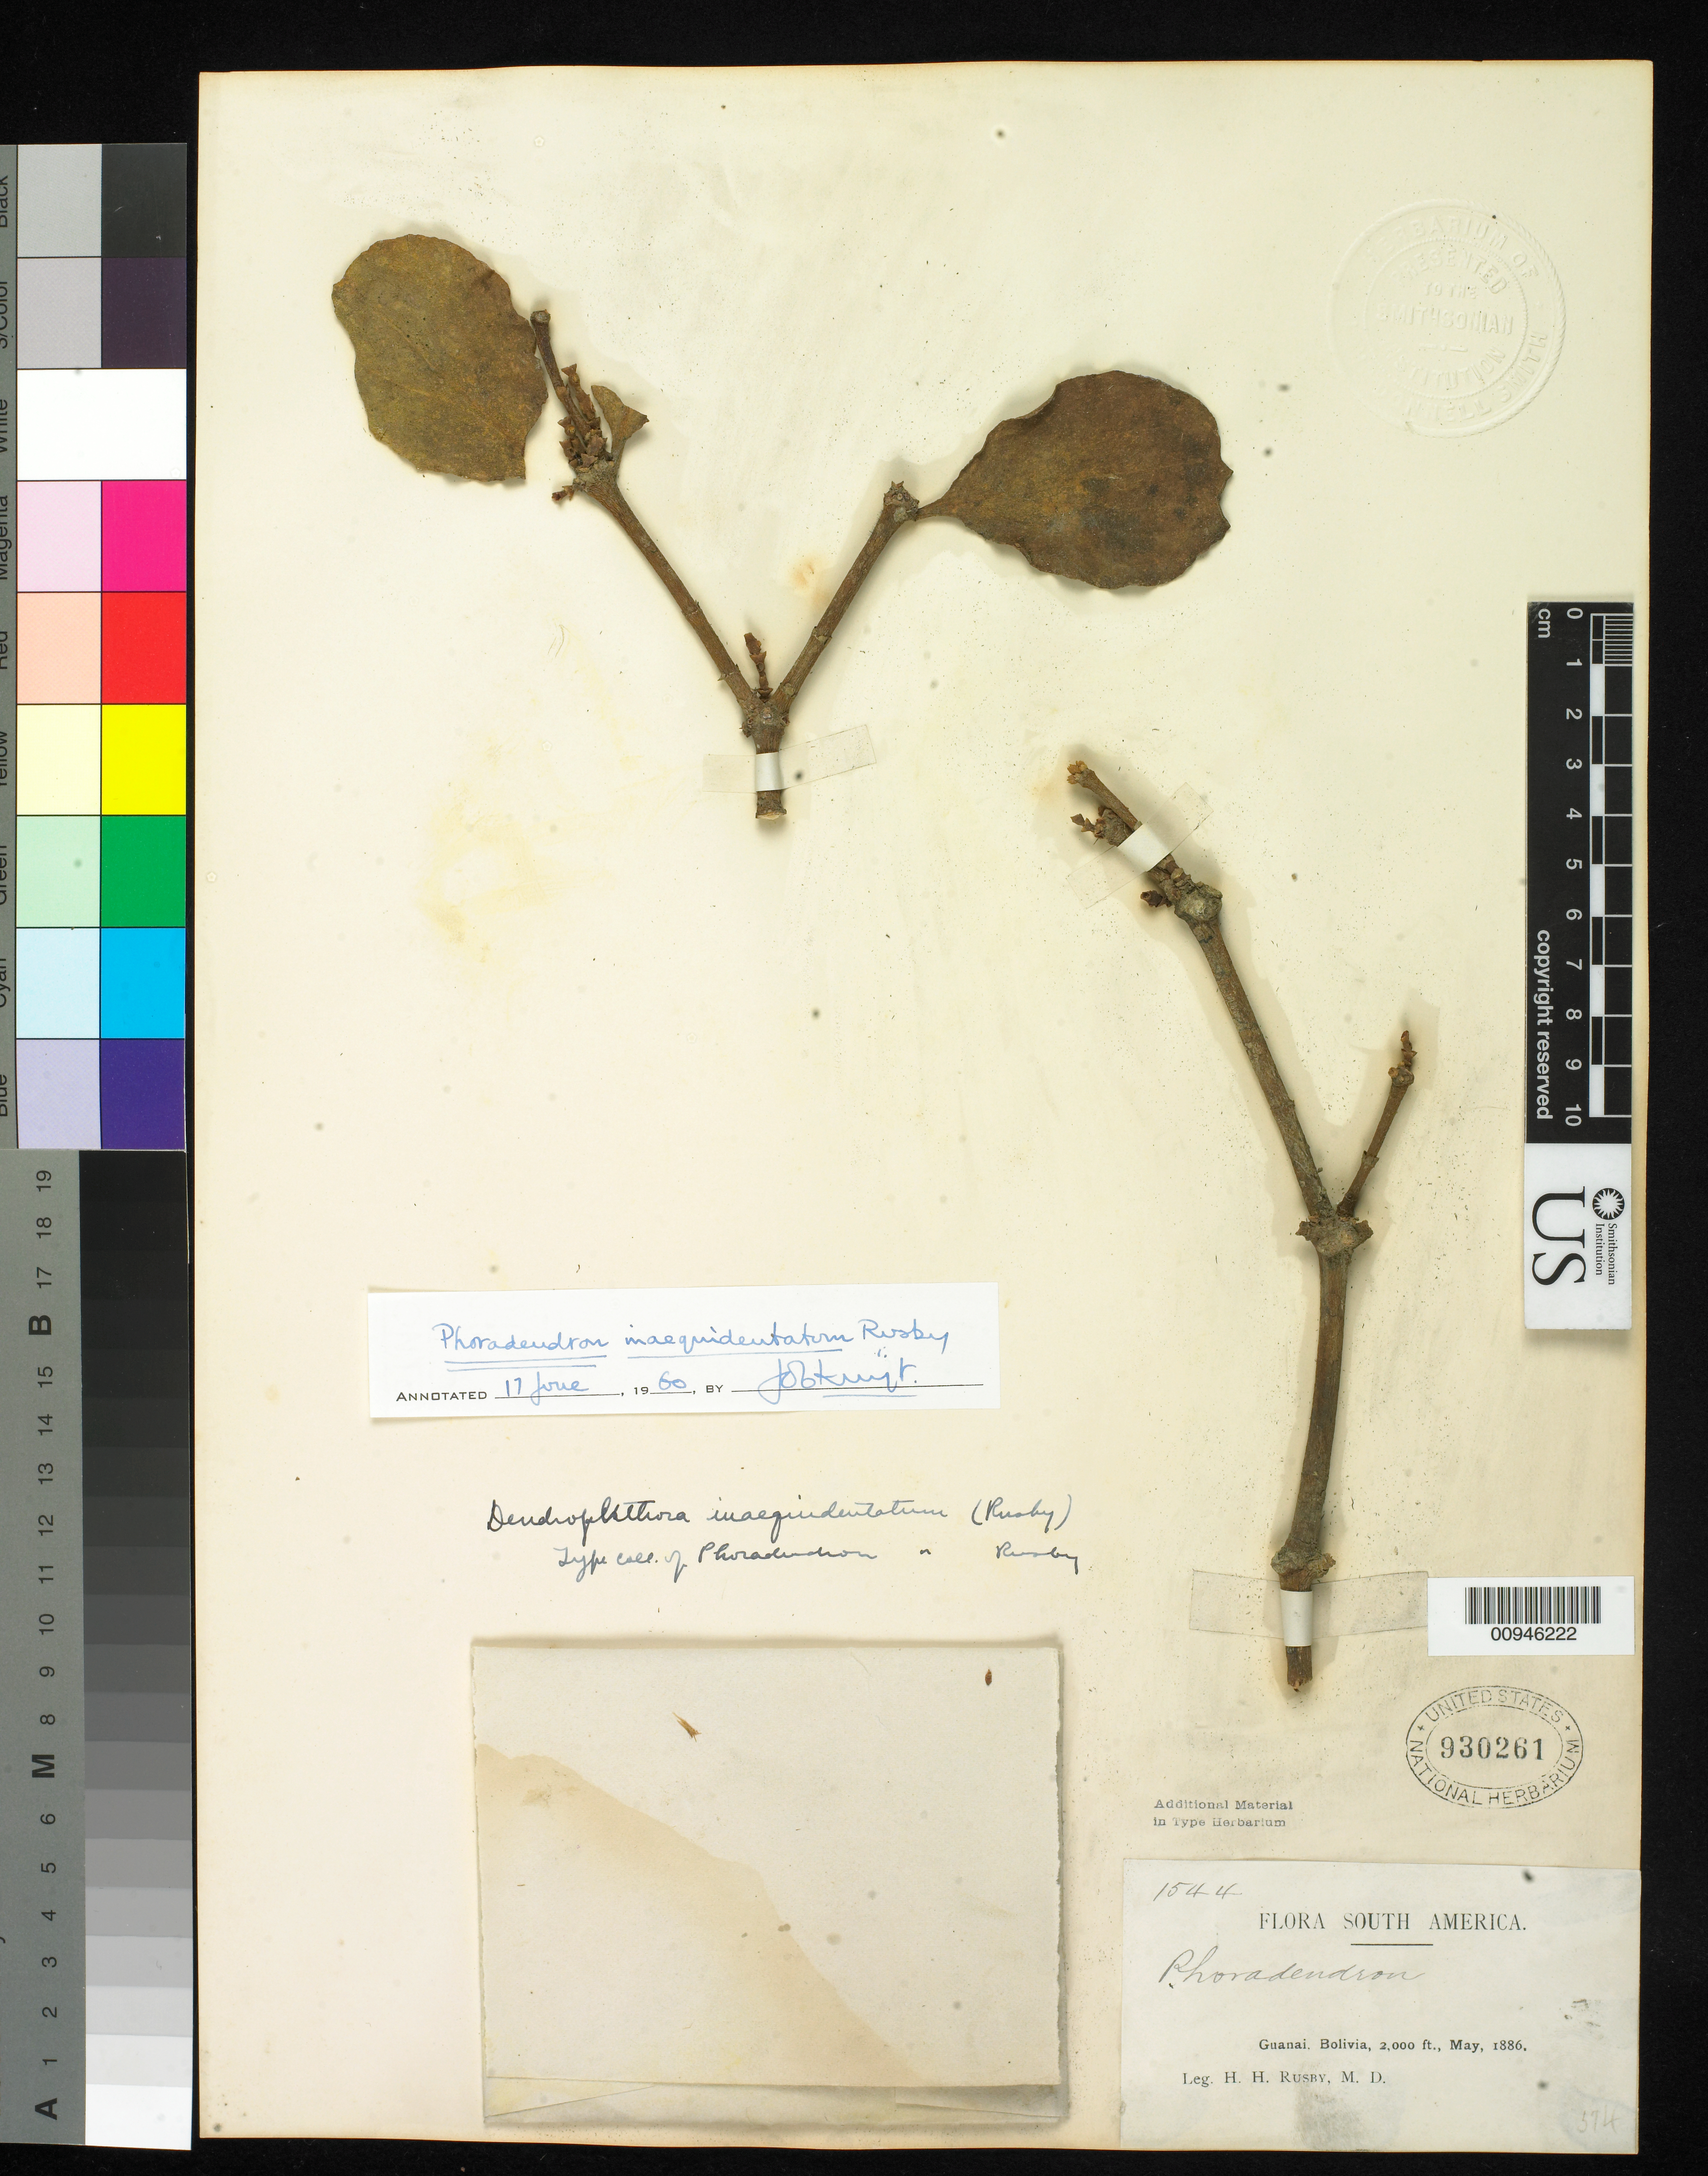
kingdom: Plantae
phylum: Tracheophyta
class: Magnoliopsida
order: Santalales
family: Viscaceae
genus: Phoradendron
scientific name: Phoradendron inaequidentatum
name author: Rusby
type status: Type Collection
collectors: H. H. Rusby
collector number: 1544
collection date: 1886-05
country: Bolivia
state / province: La Páz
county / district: Larecaja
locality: Guanay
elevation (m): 610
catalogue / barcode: US 930261